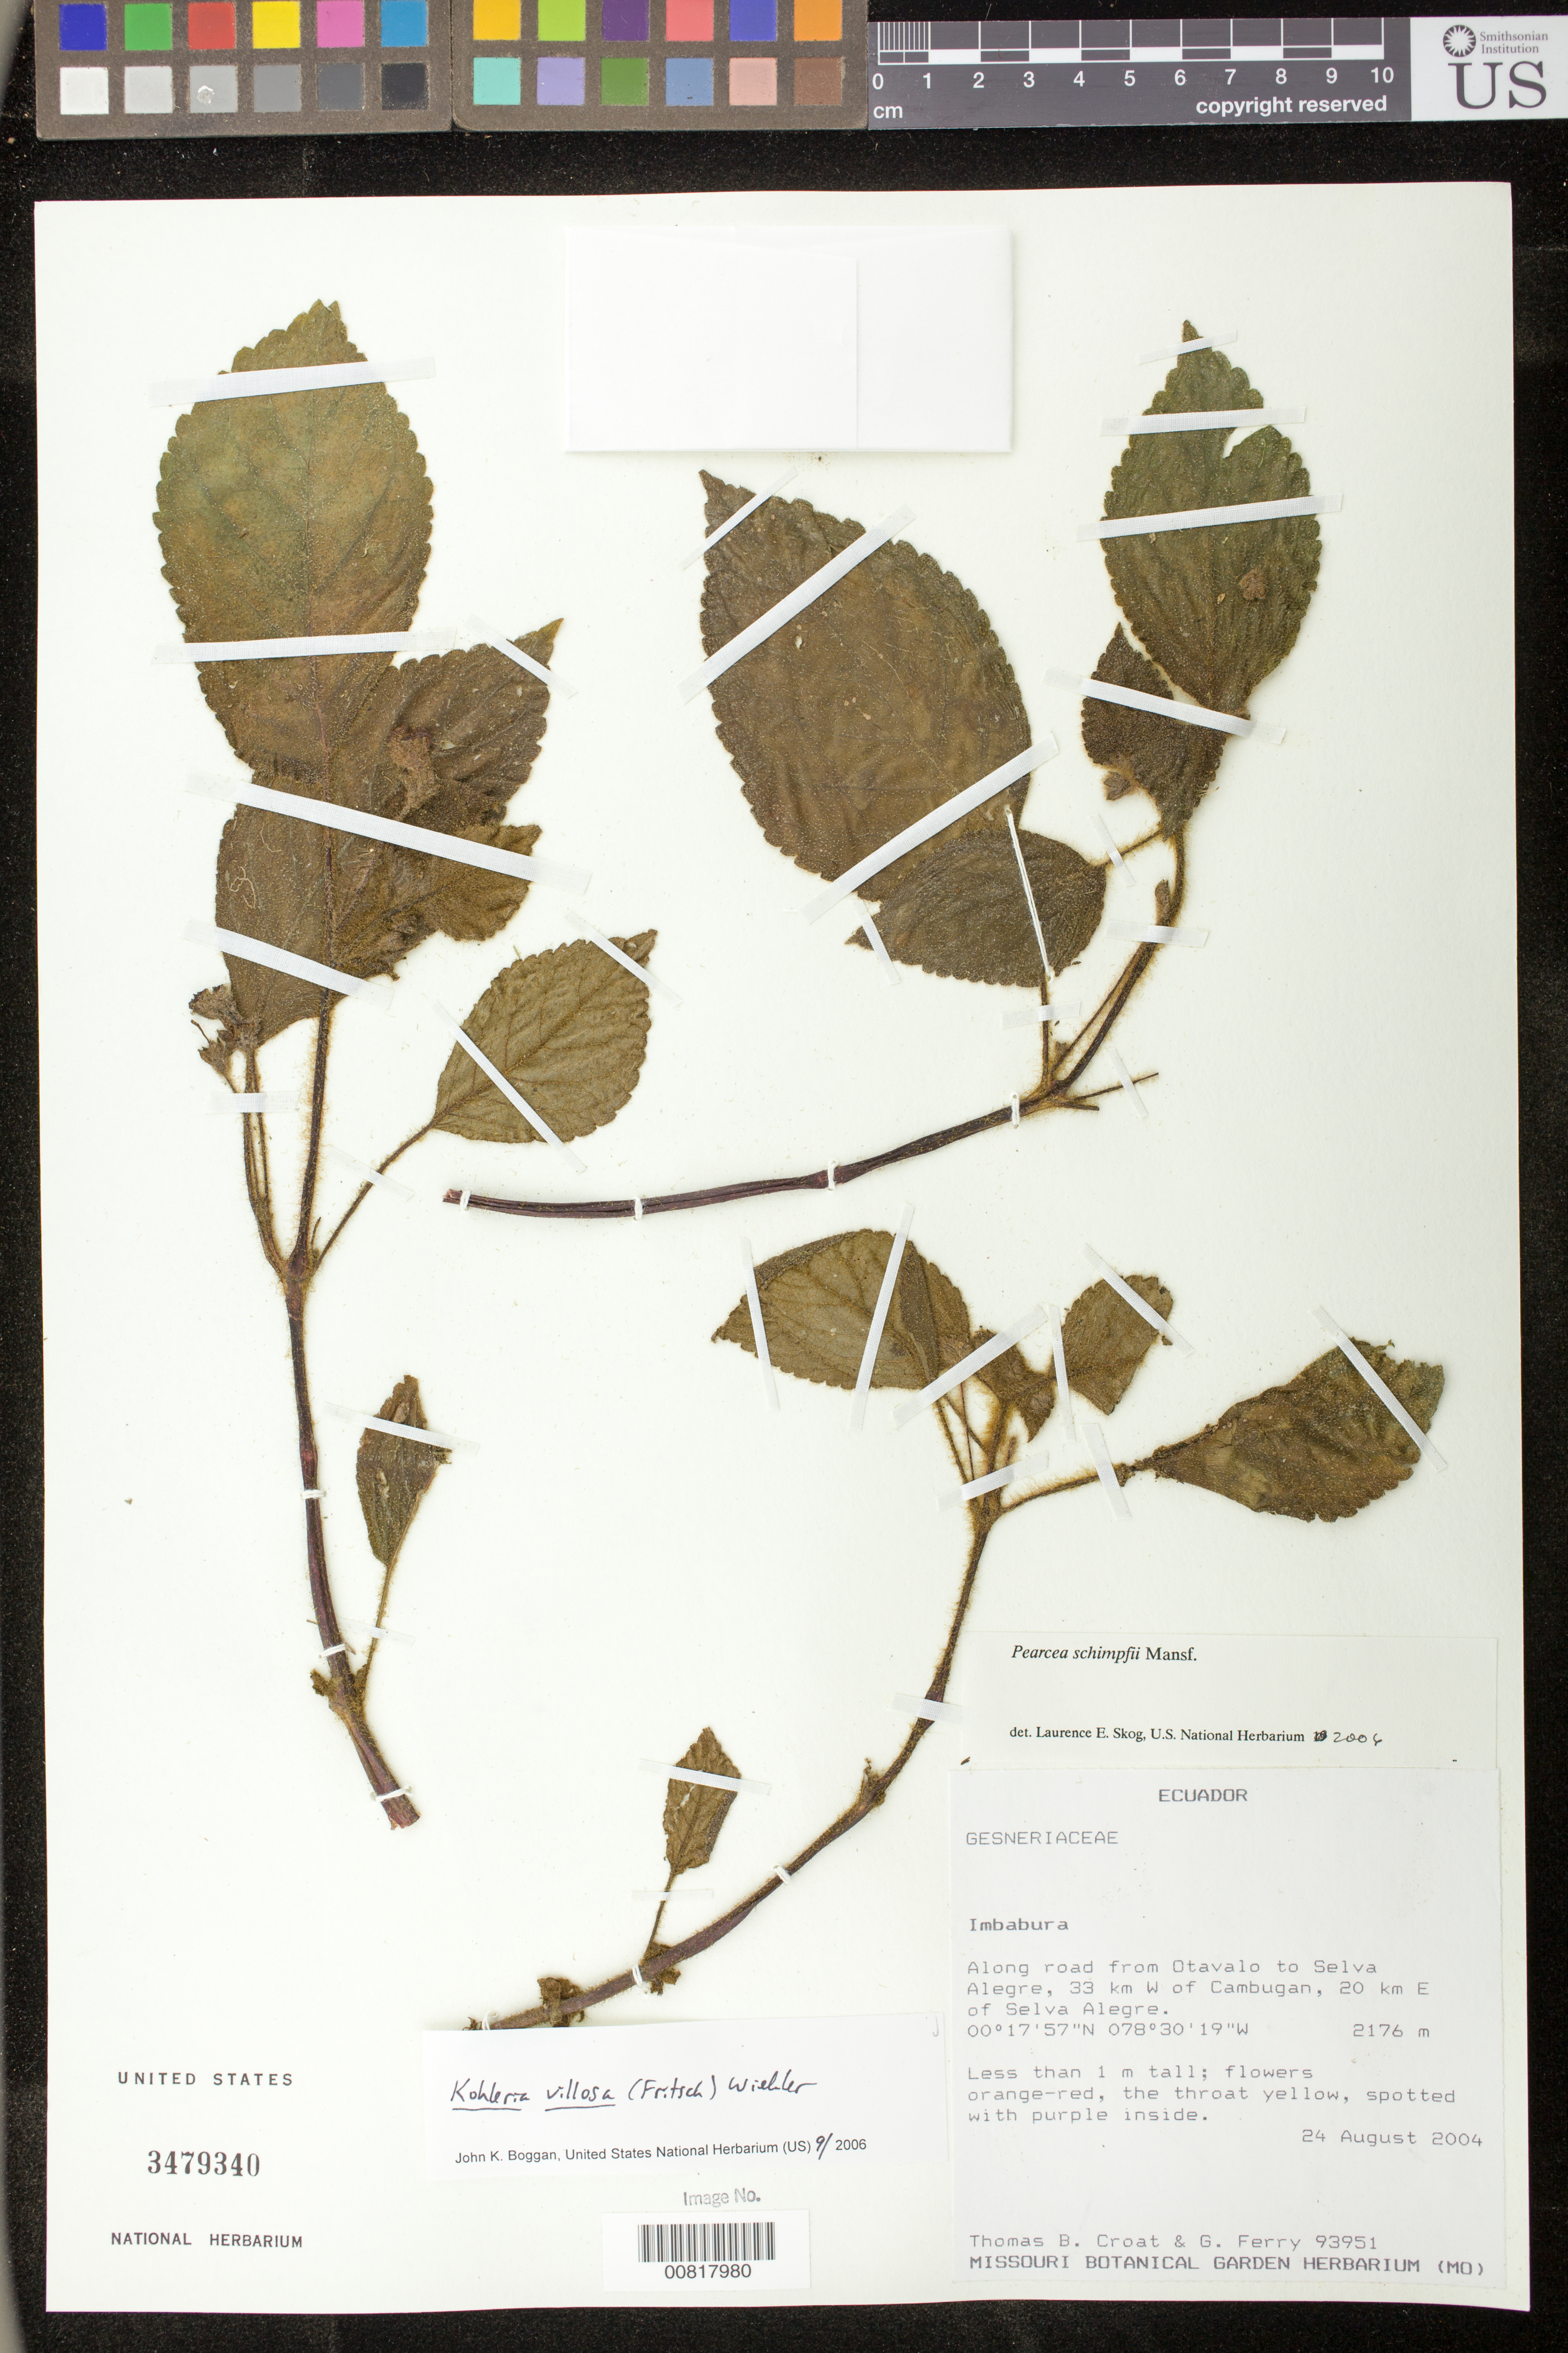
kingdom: Plantae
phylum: Tracheophyta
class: Magnoliopsida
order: Lamiales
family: Gesneriaceae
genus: Kohleria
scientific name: Kohleria villosa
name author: (Fritsch) Wiehler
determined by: Boggan, J. K., (US), NMNH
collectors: T. B. Croat & G. Ferry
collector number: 93951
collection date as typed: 24 Aug 2004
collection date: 2004-08-24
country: Ecuador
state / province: Imbabura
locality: Along road from Otavalo to Selva Alegre, 33 km W of Cambugan, 20 km E of Selva Alegre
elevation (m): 2176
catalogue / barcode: US 3479340